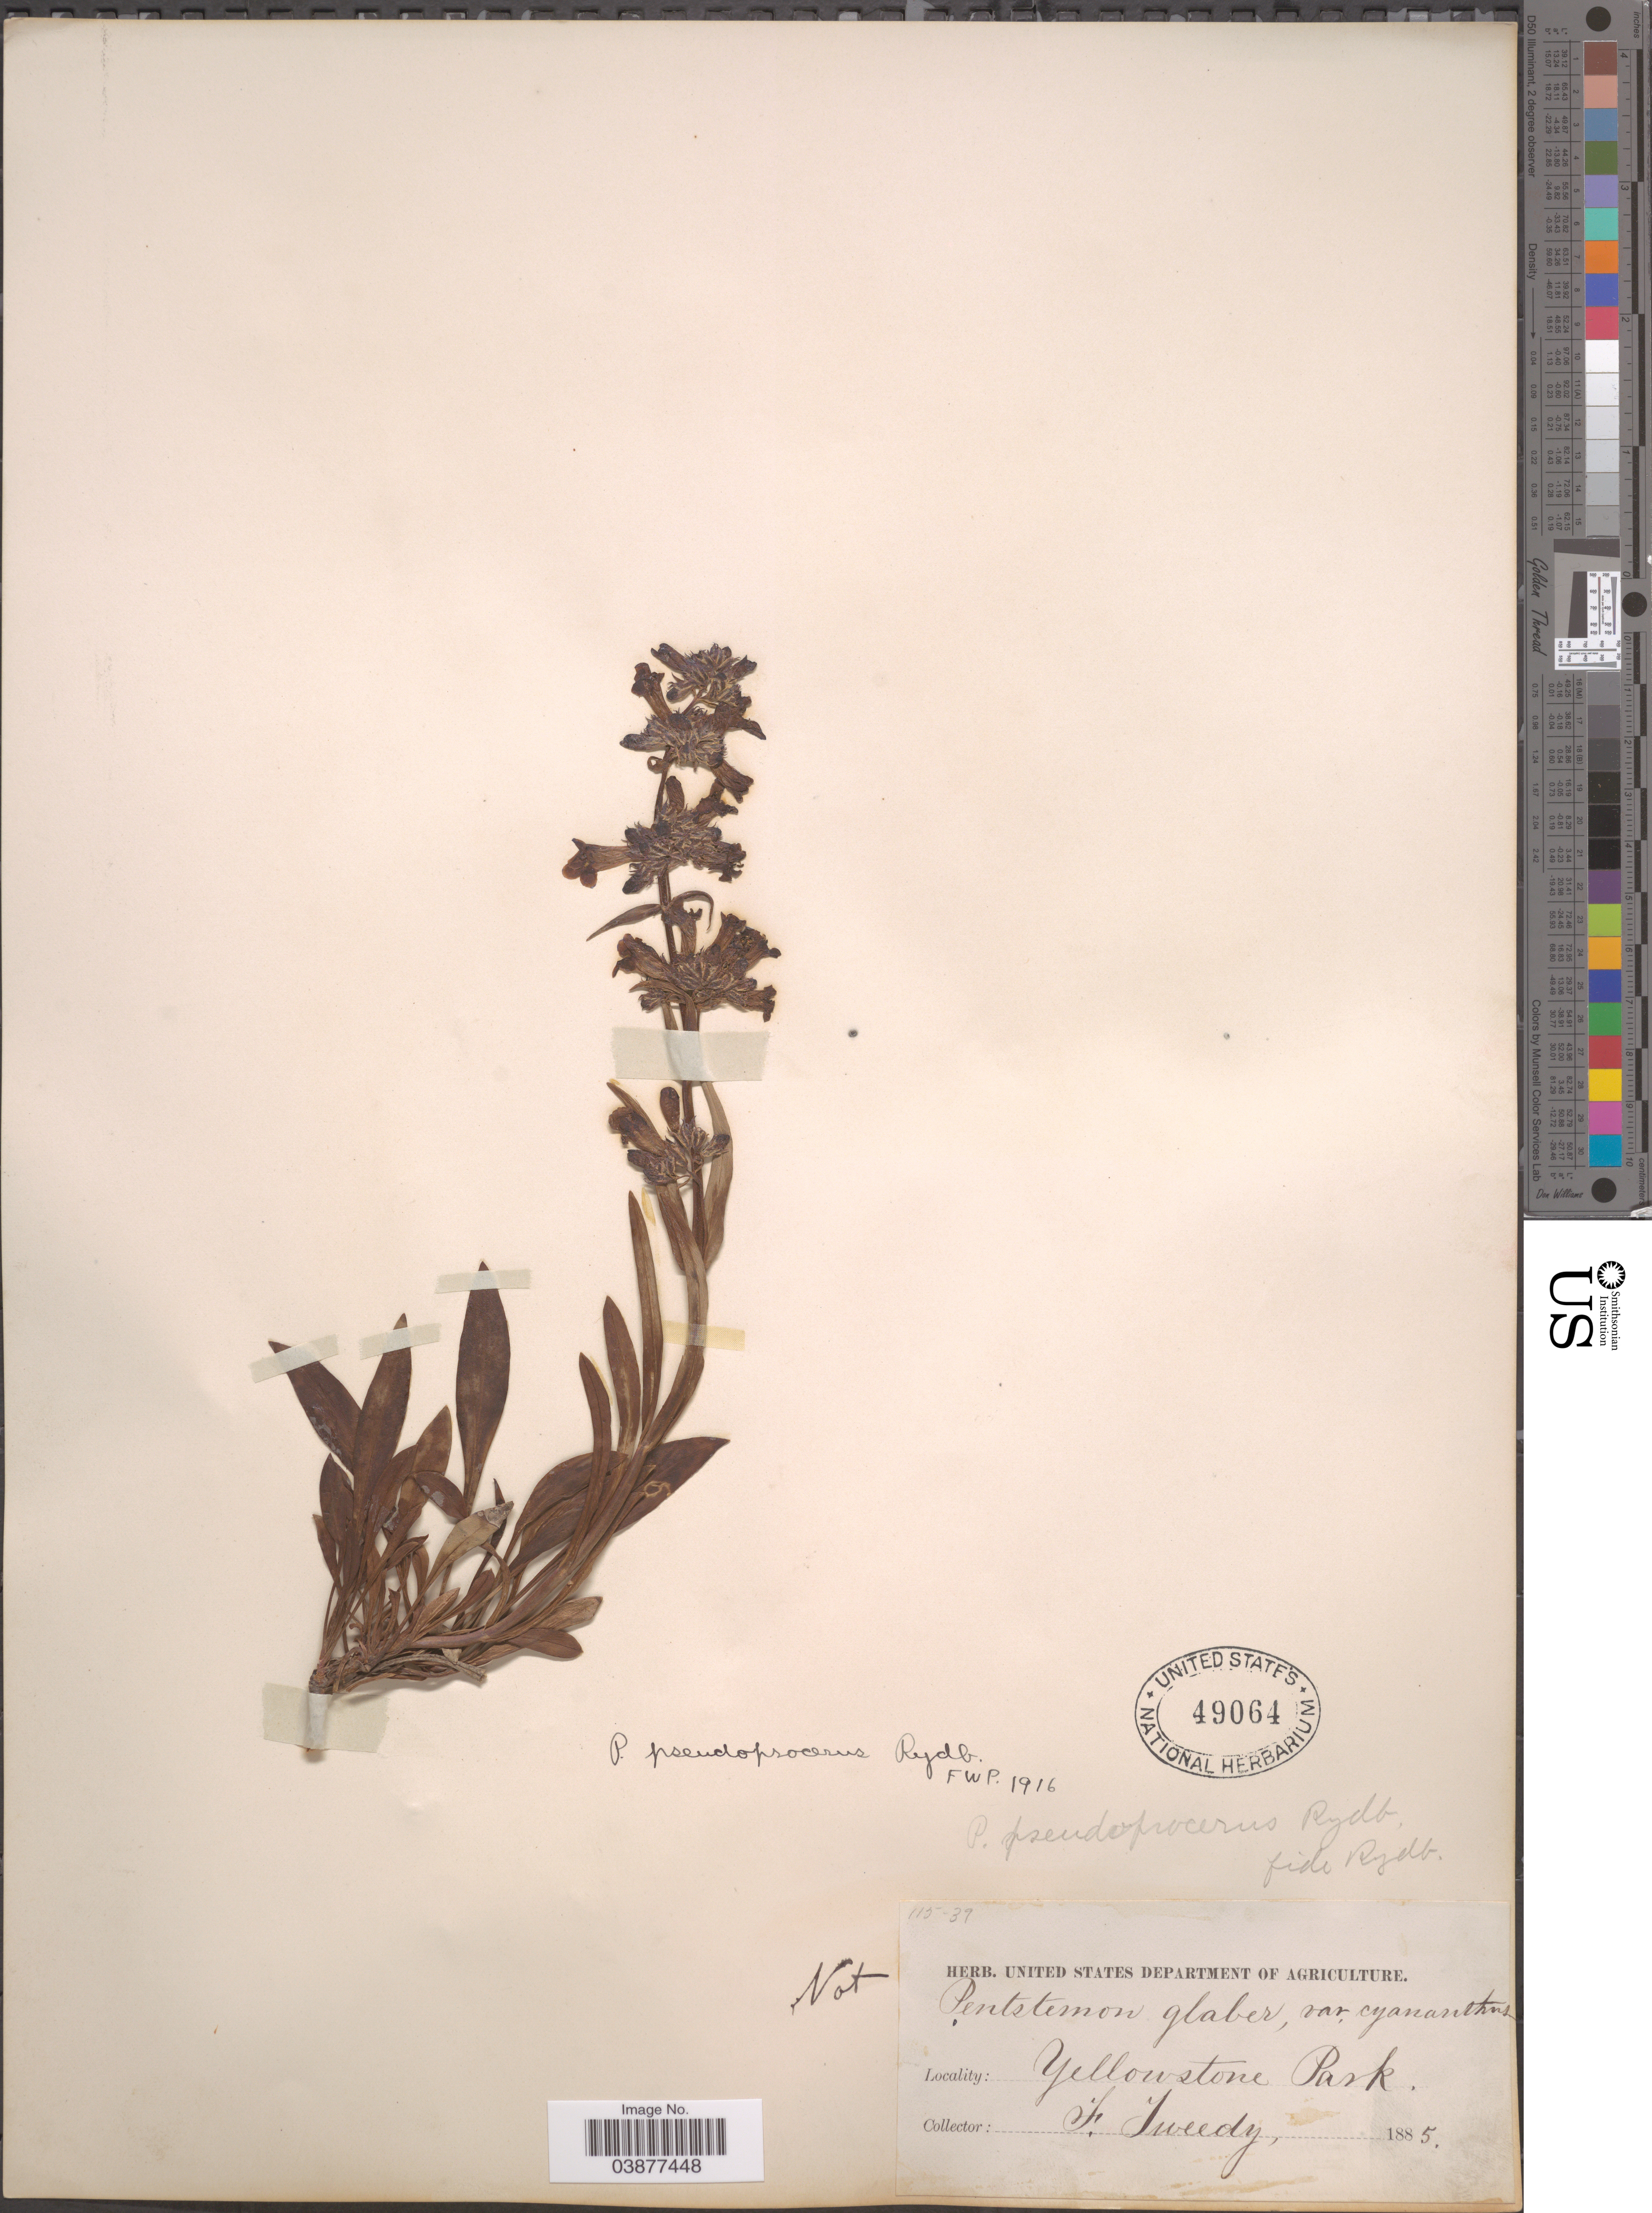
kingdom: Plantae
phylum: Tracheophyta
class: Magnoliopsida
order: Lamiales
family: Plantaginaceae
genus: Penstemon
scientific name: Penstemon pseudoprocerus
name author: Rydb.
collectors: F. Tweedy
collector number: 115-39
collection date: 1885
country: United States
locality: Yellowstone Park.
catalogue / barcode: US 49064